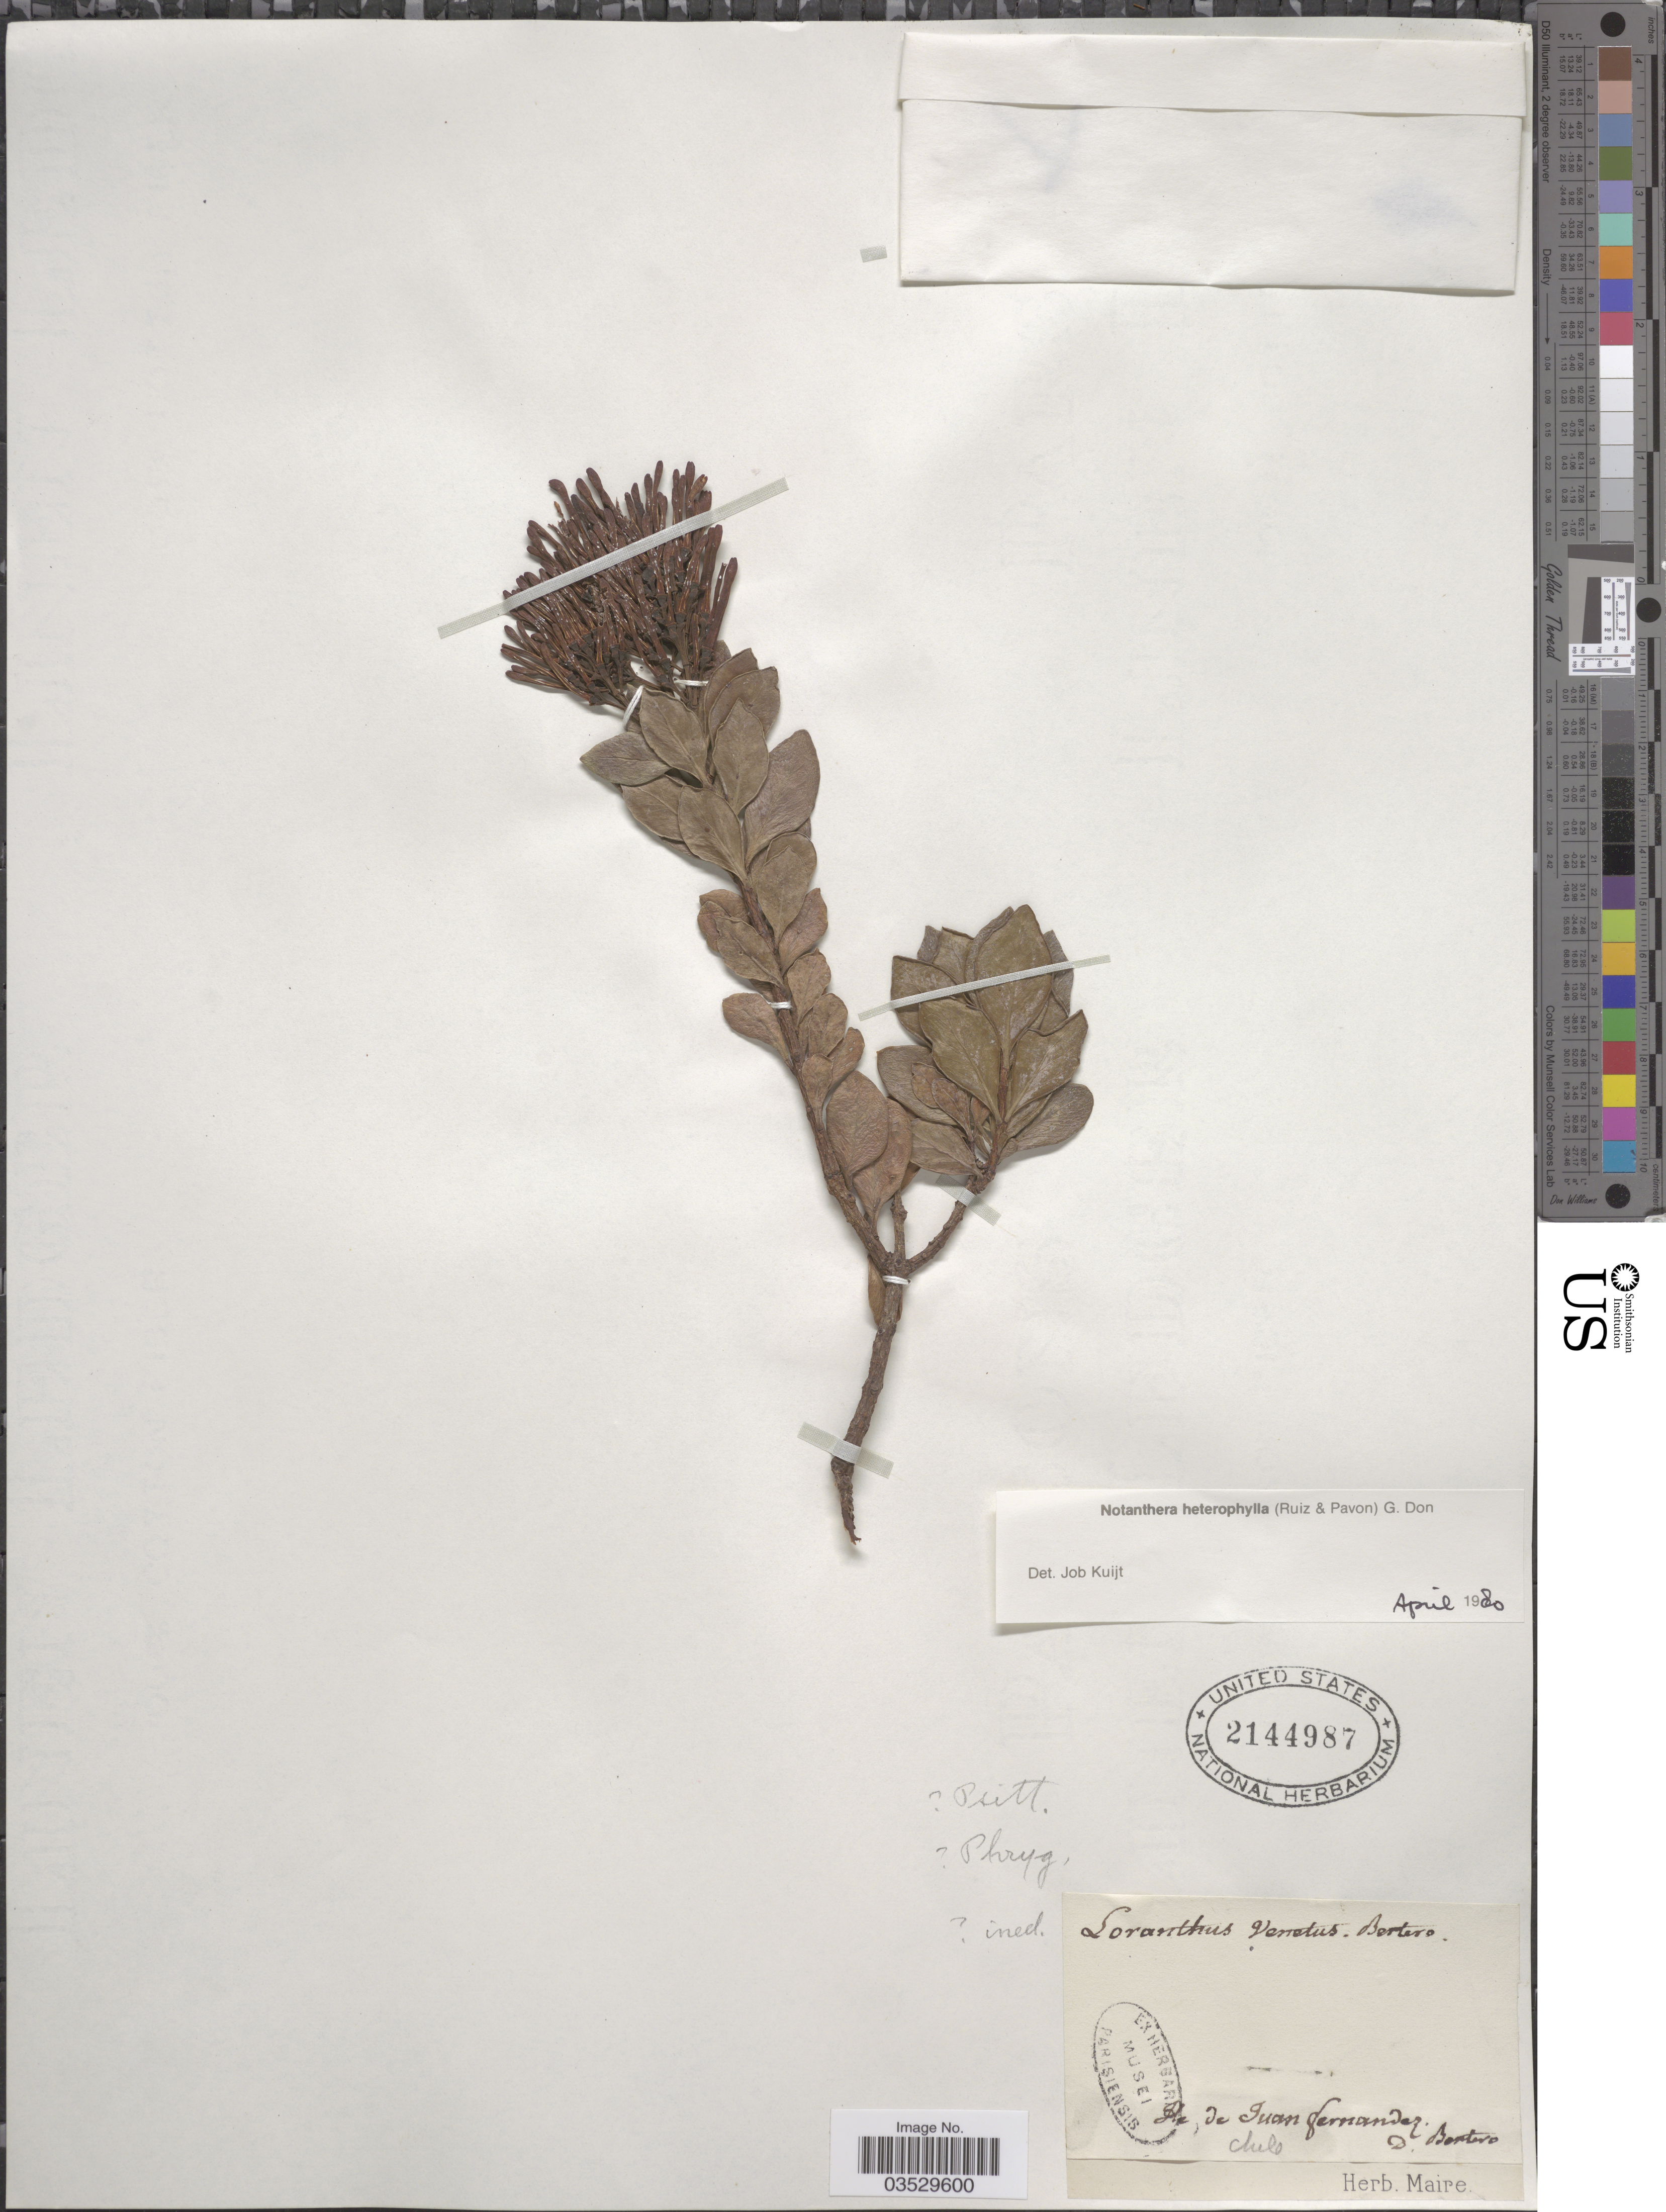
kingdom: Plantae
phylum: Tracheophyta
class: Magnoliopsida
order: Santalales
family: Loranthaceae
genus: Notanthera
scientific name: Notanthera heterophyllus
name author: G. Don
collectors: D. Bertero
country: Chile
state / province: Valparaíso (V)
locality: Ile de Juan Fernandez.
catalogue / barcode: US 2144987